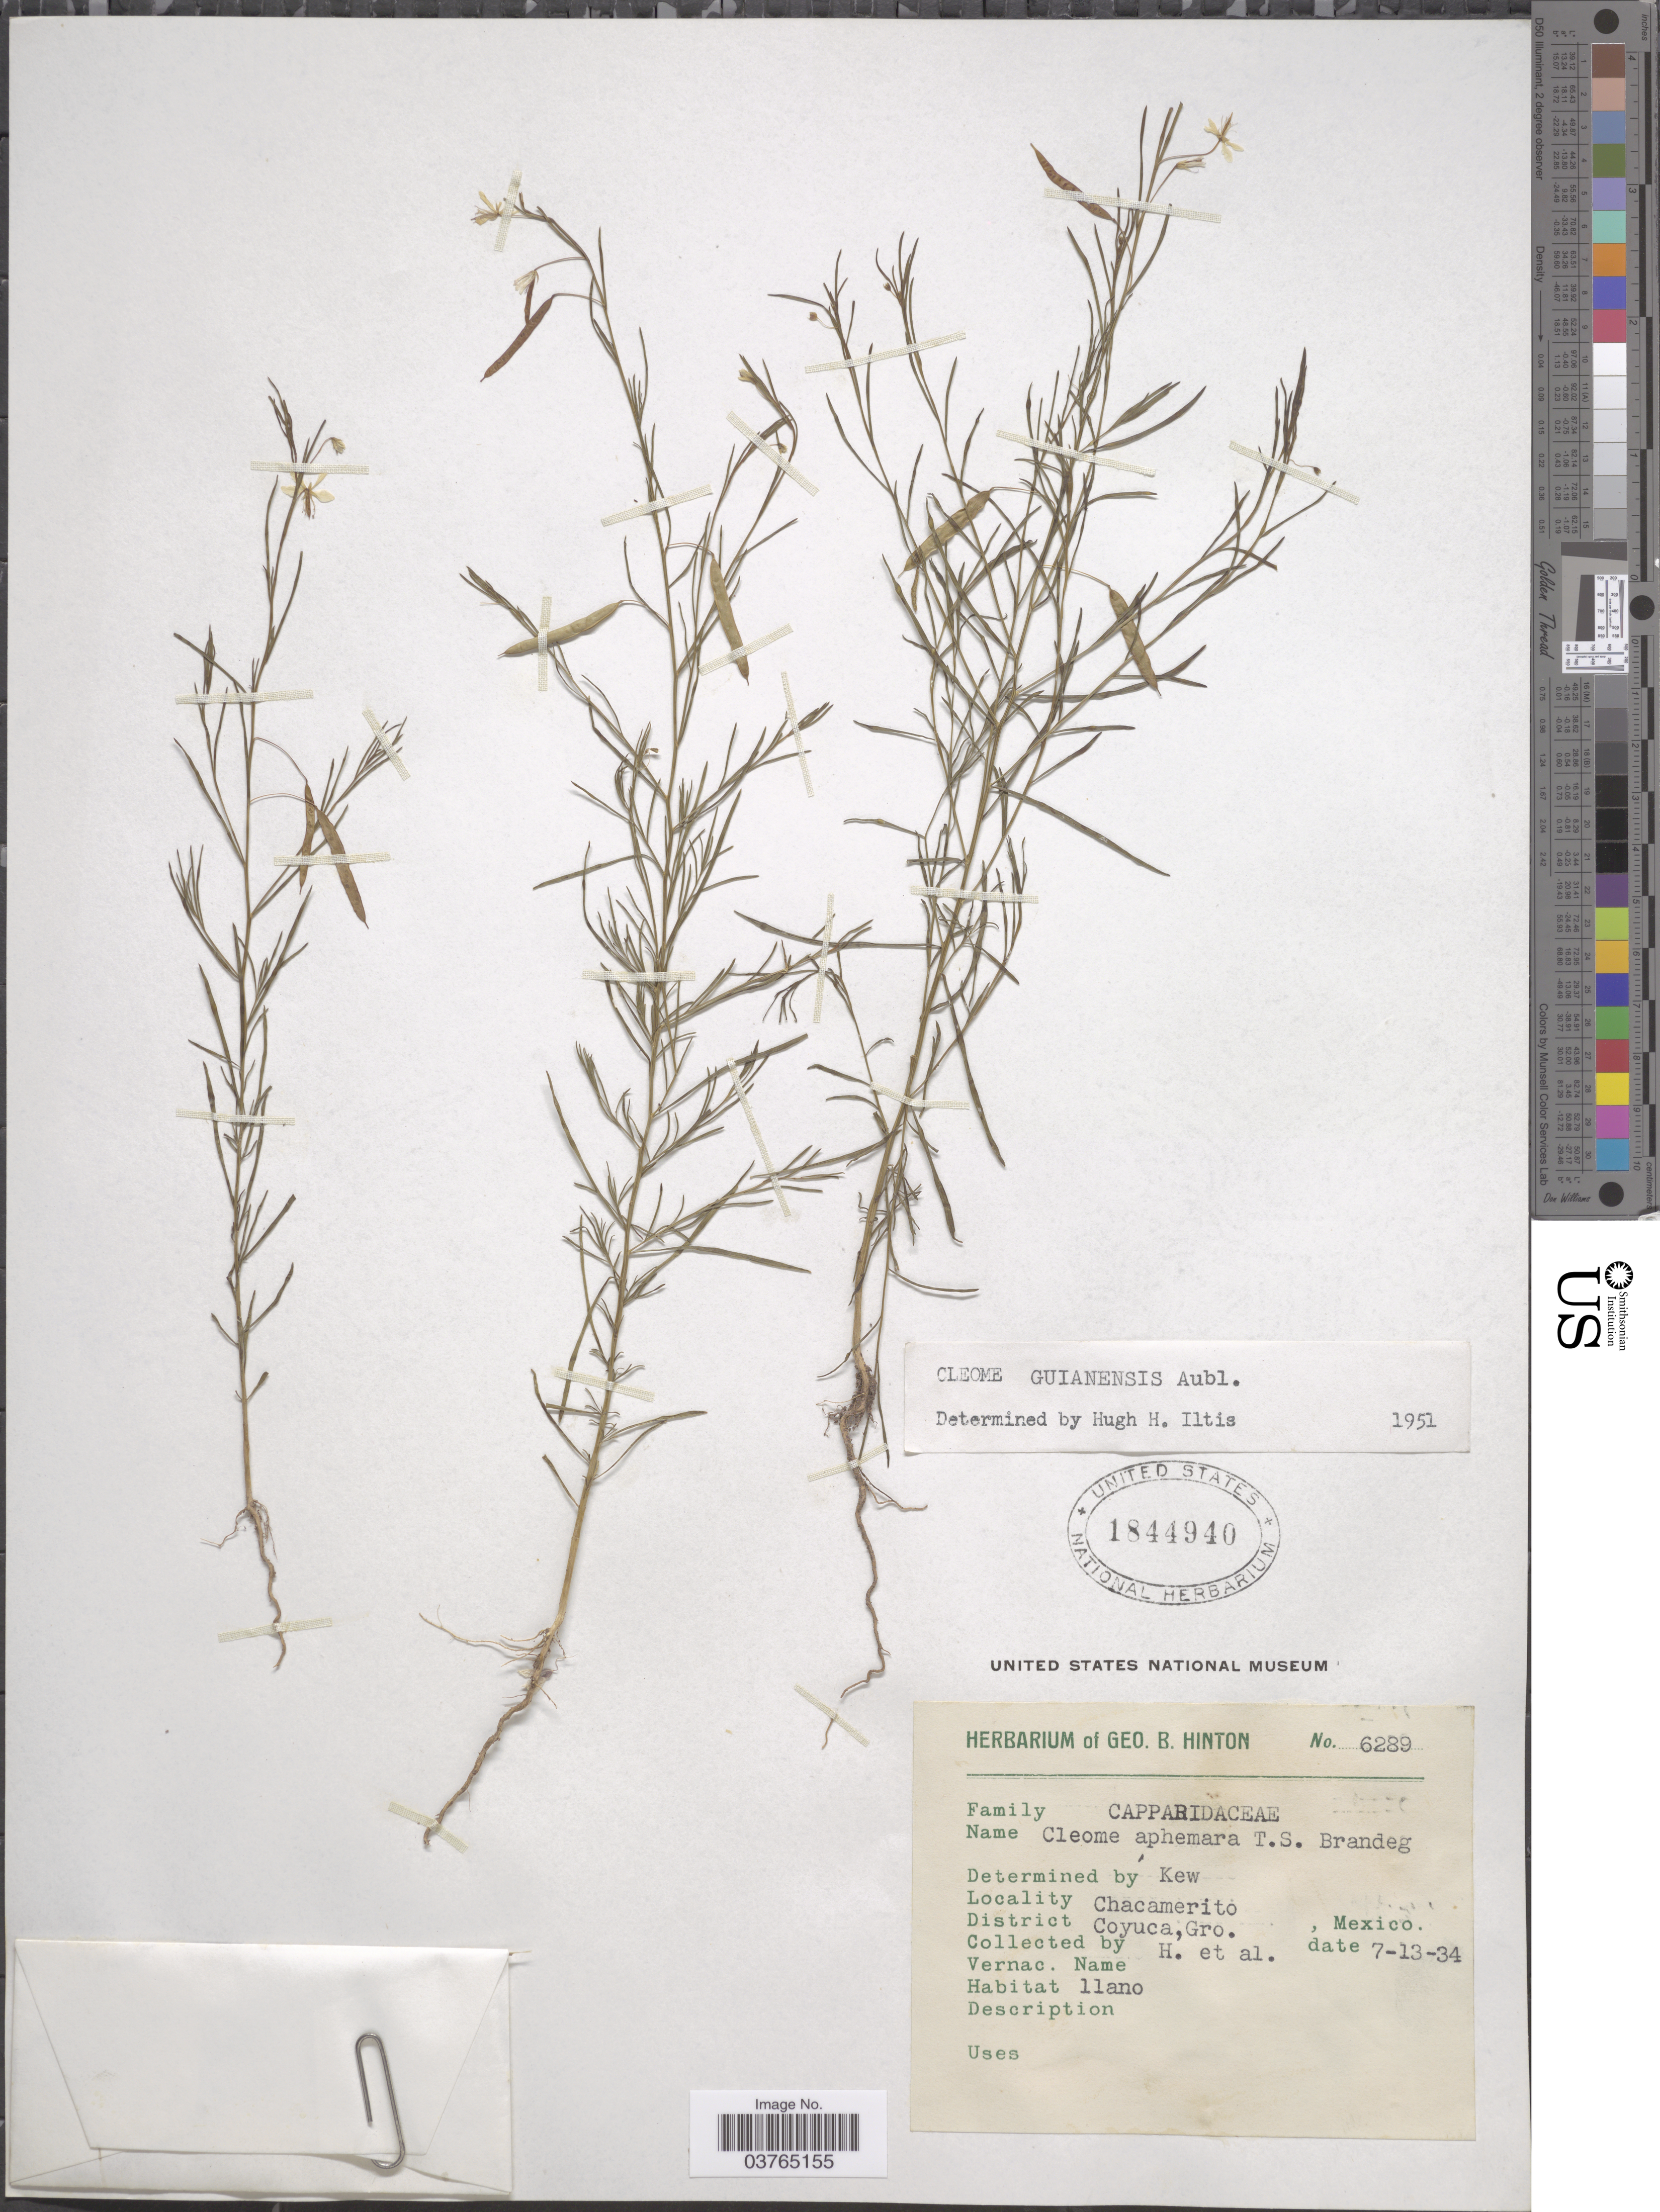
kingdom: Plantae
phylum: Tracheophyta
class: Magnoliopsida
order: Brassicales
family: Cleomaceae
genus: Physostemon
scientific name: Physostemon guianensis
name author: (Aubl.) Malme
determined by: Strong, M. T., (US), Smithsonian Institution - National Museum of Natural History (UNITED STATES)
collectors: G. B. Hinton & et al.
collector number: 6289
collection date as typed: Transcribed d/m/y: 13/7/34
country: Mexico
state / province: Guerrero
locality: Chacamerito. District Coyuca.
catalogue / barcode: US 1844940